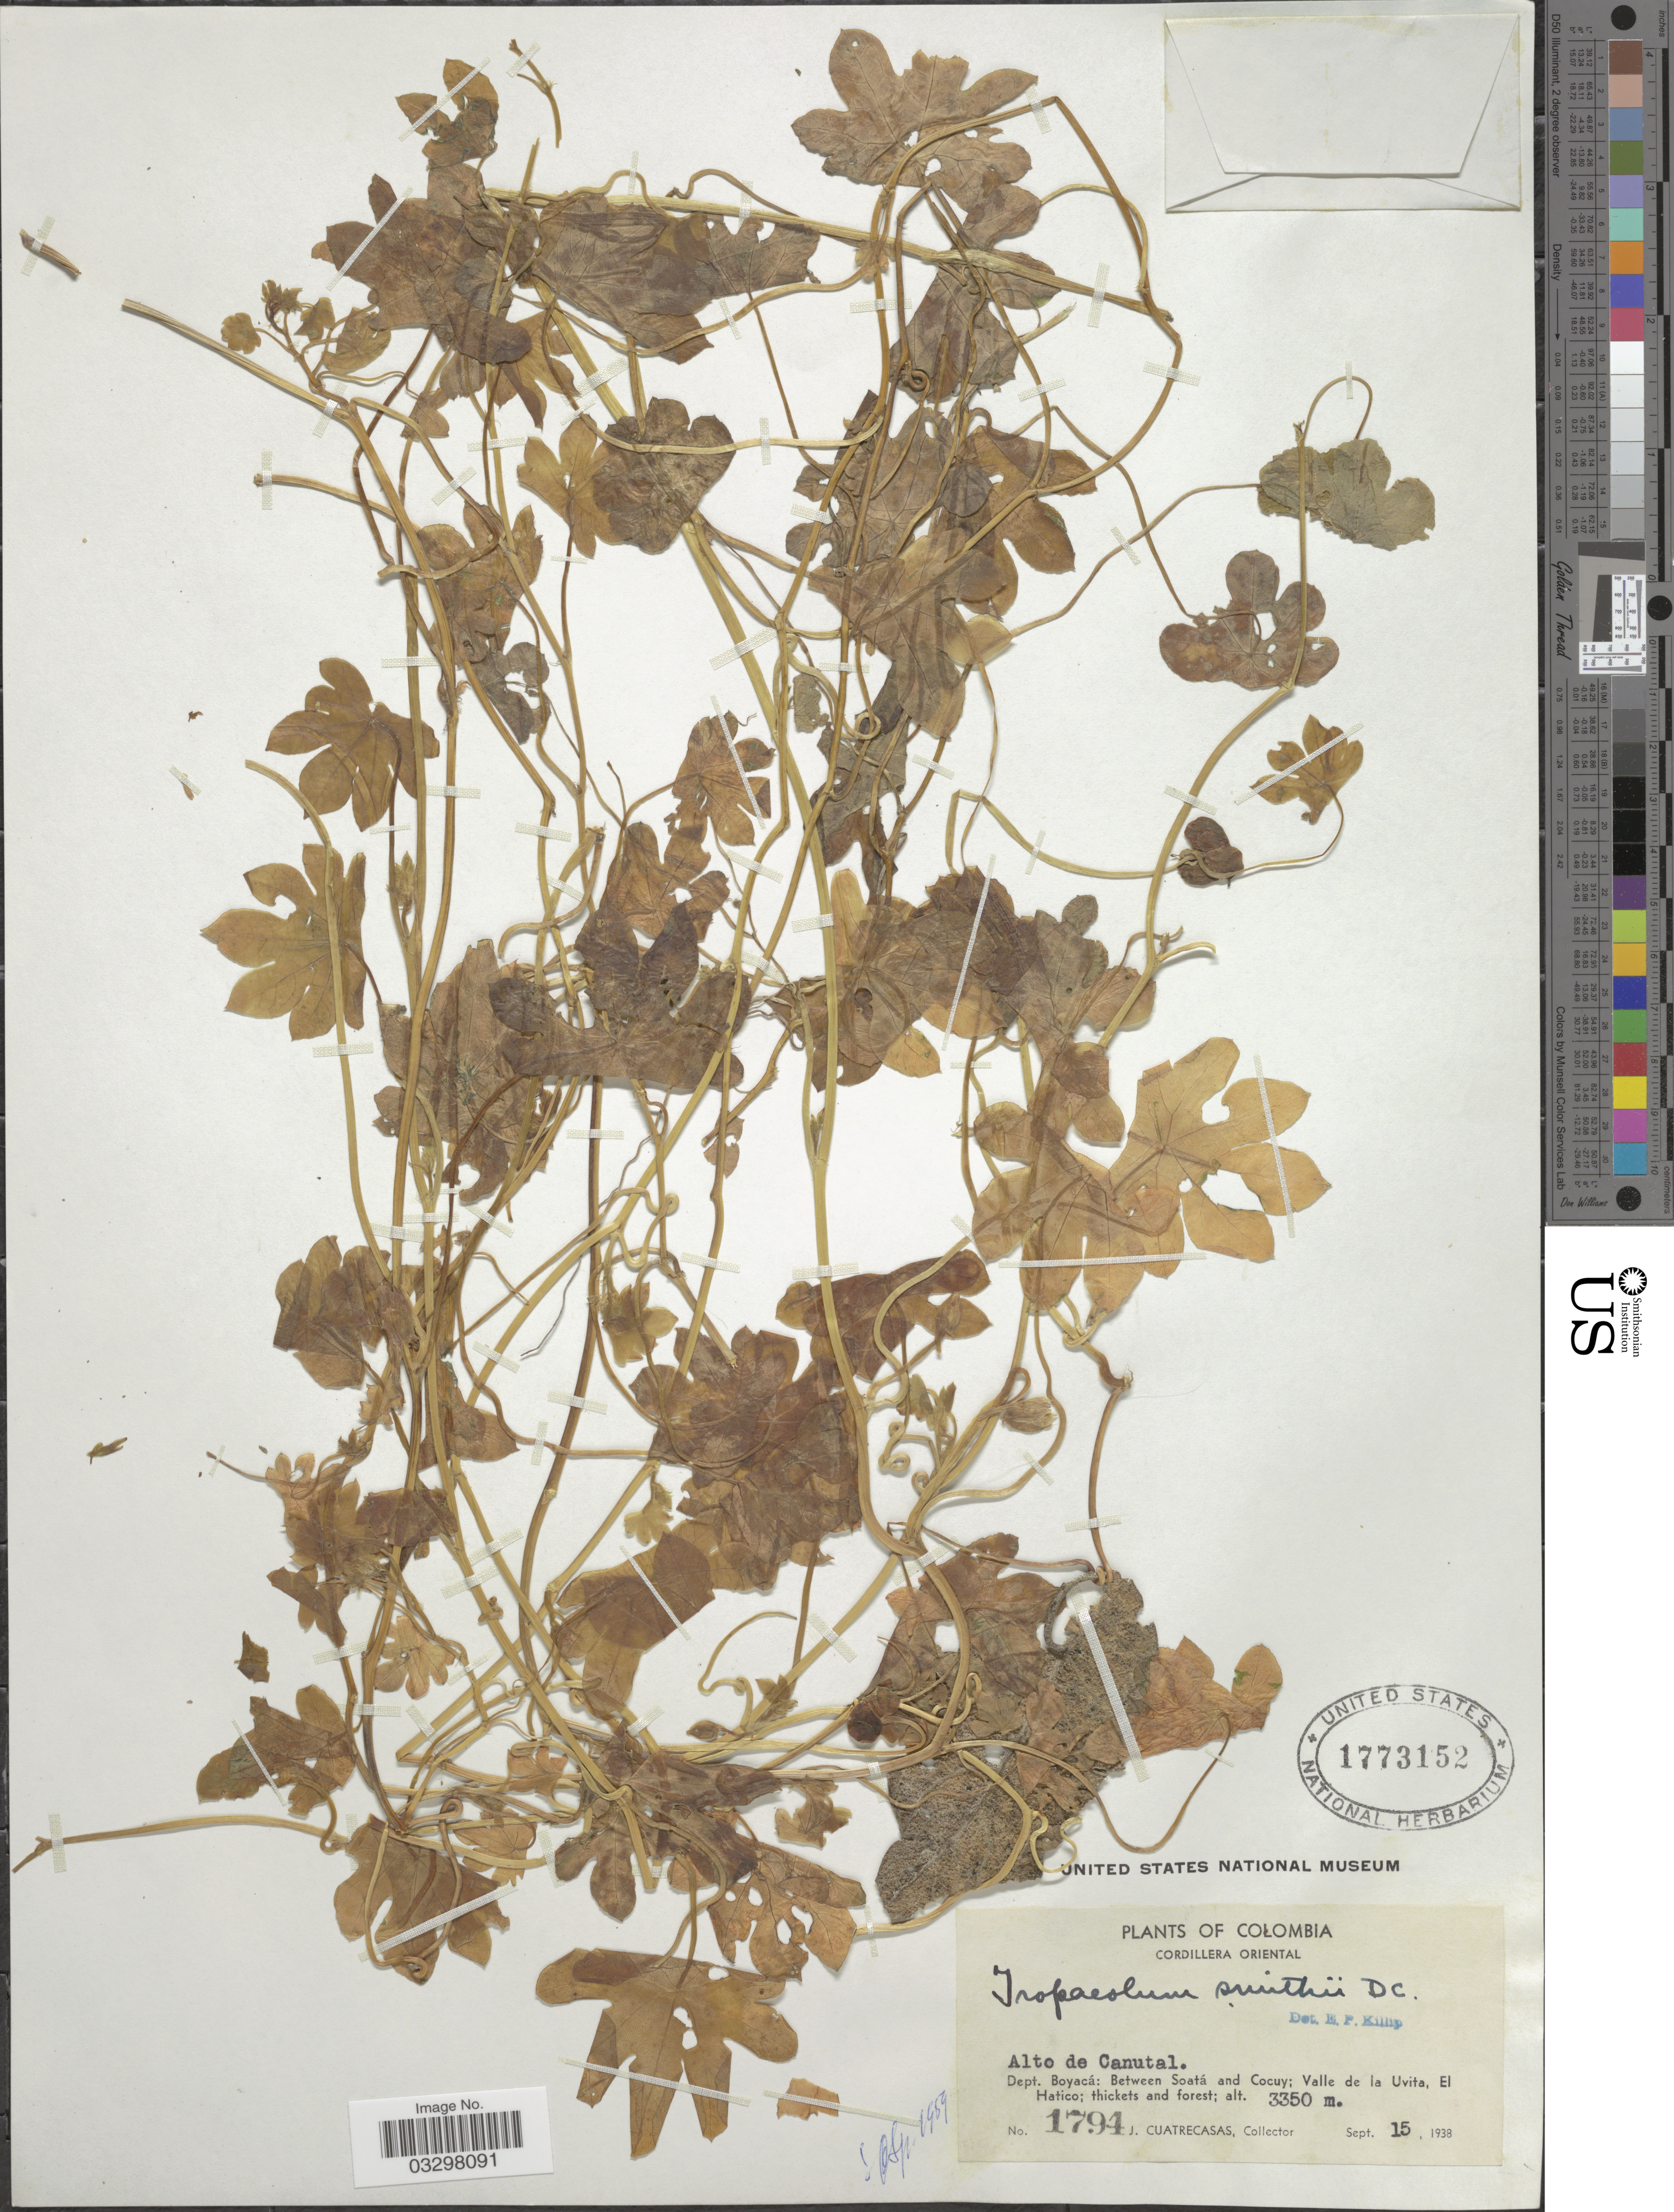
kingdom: Plantae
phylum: Tracheophyta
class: Magnoliopsida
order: Brassicales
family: Tropaeolaceae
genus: Tropaeolum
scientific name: Tropaeolum smithii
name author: DC.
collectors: J. Cuatrecasas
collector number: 1794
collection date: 1938-09-15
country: Colombia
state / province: Boyacá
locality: Cordillera Oriental, Alto de Canutal. Dept. Boyacá: Between Soatá and Cocuy; Valle de la Uvita, El Hatico; thickets and forest.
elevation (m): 3350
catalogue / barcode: US 1773152